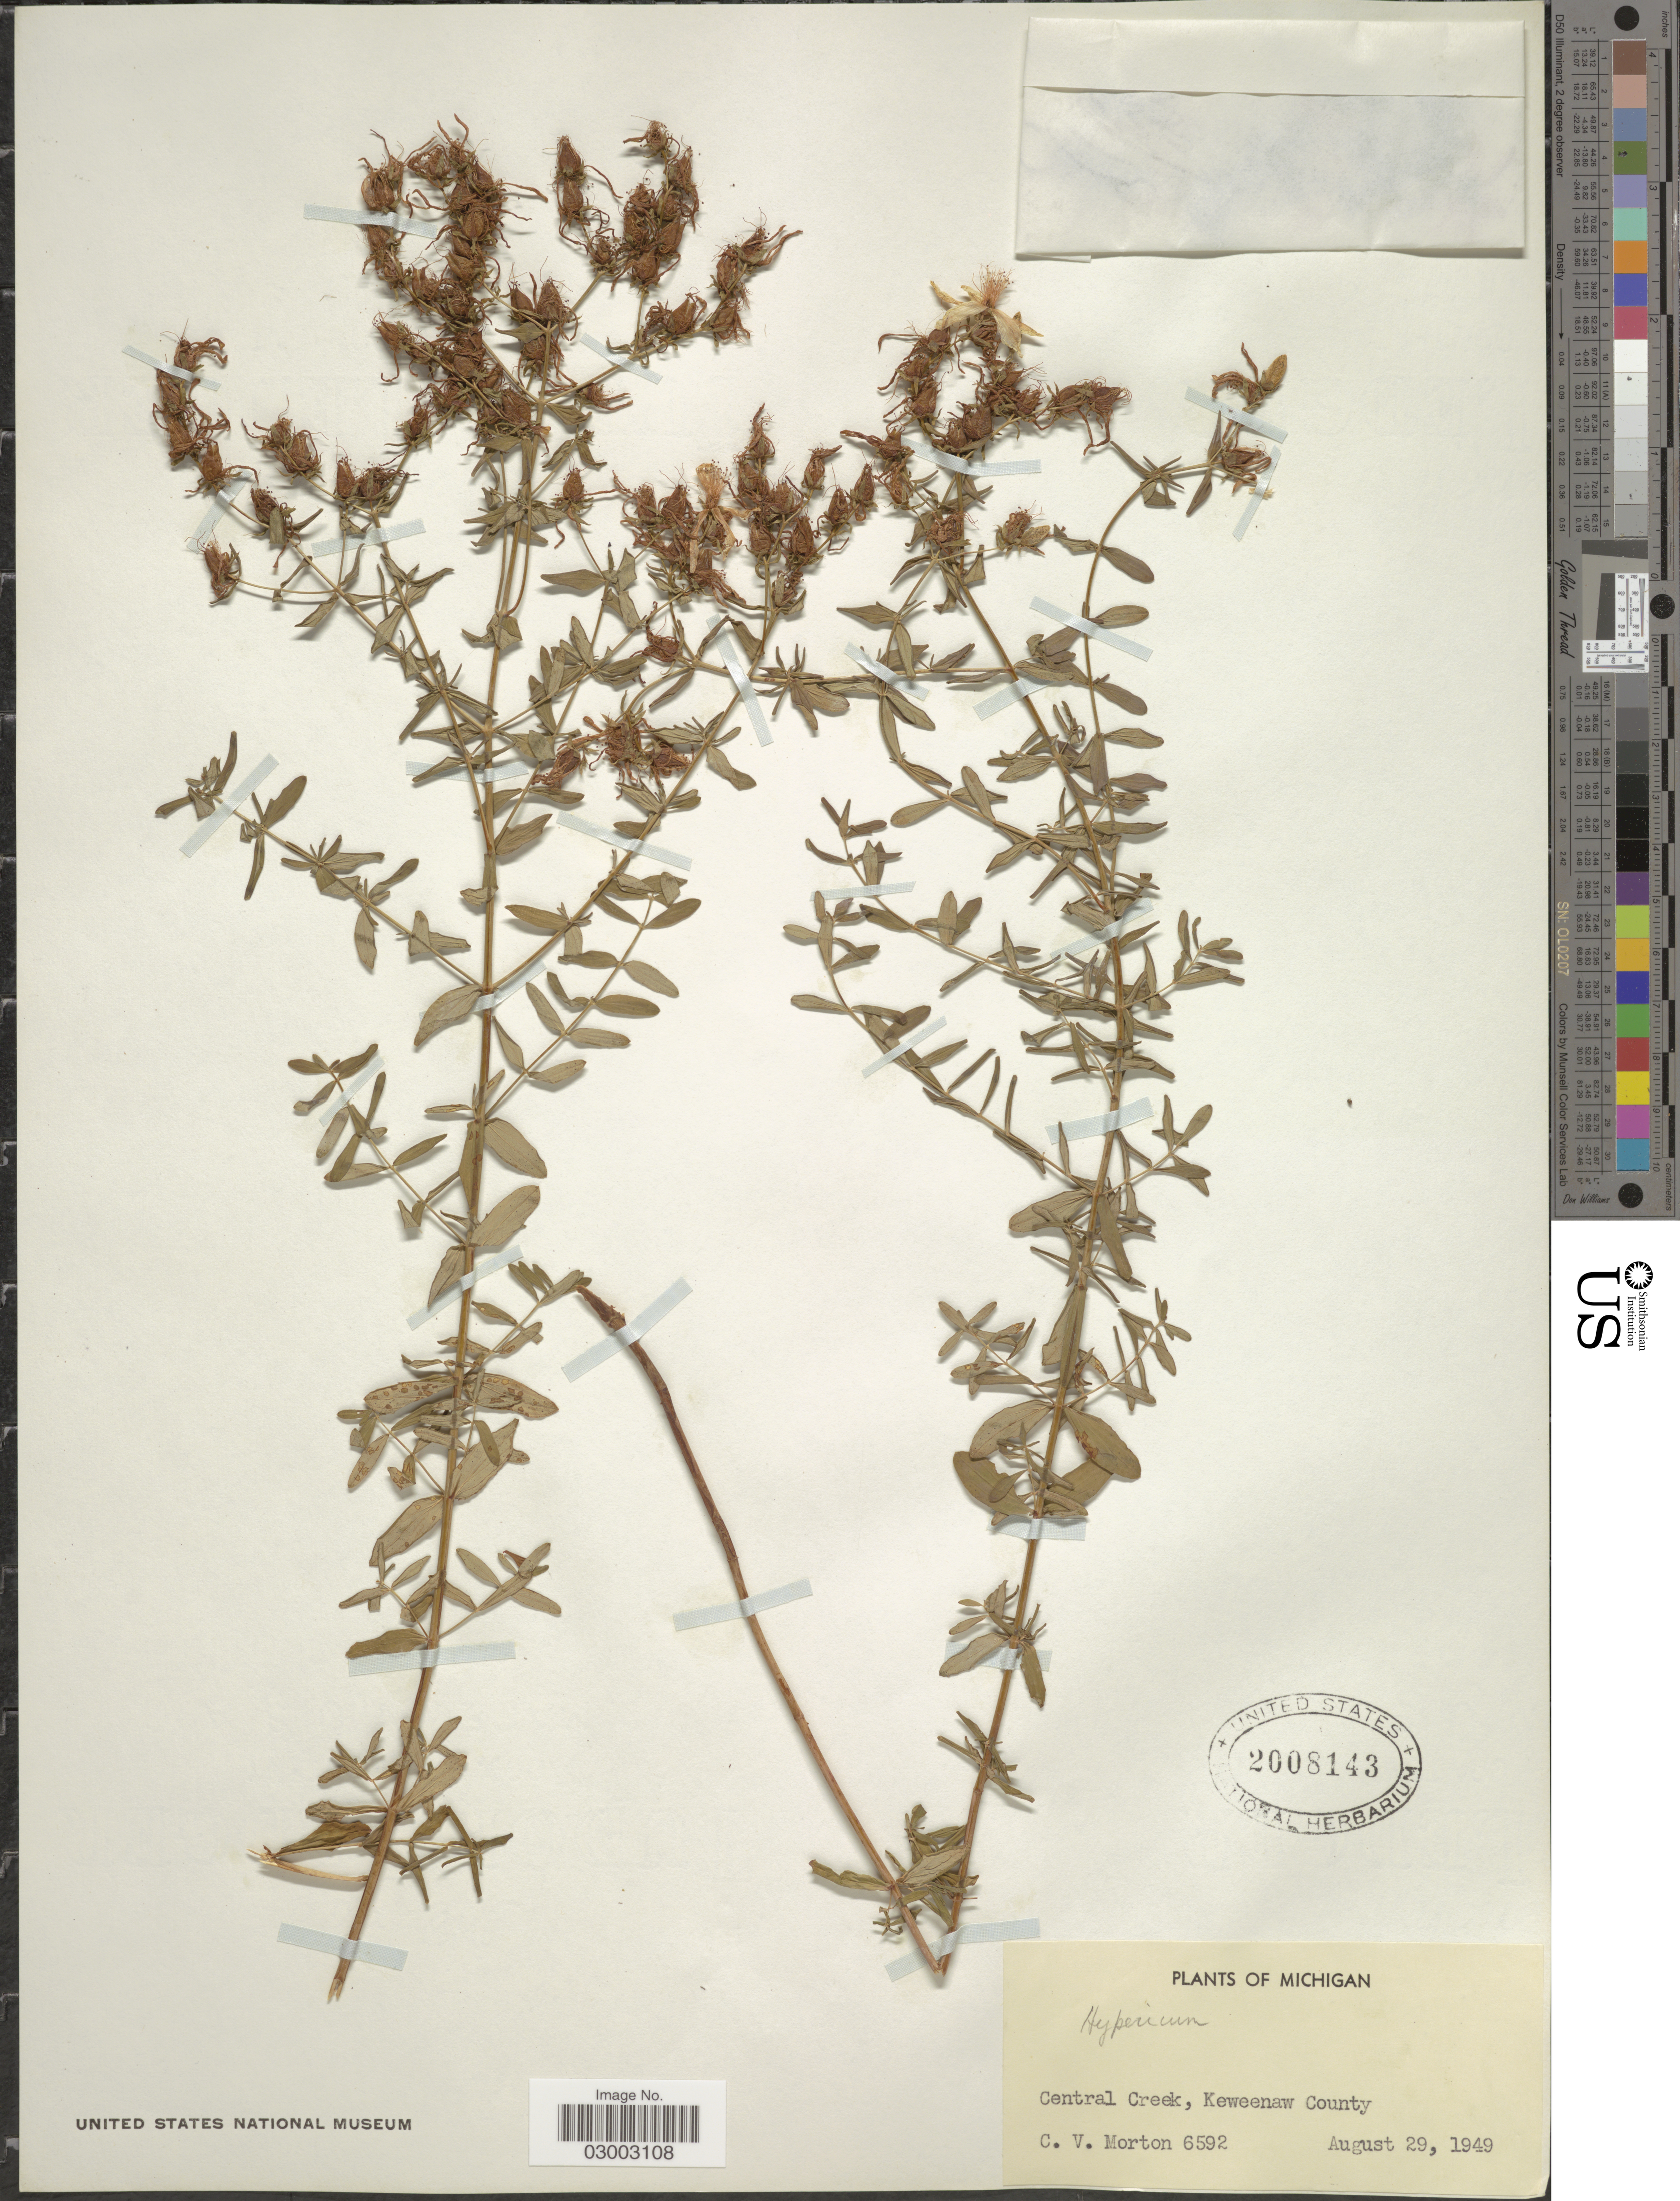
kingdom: Plantae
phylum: Tracheophyta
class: Magnoliopsida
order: Malpighiales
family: Hypericaceae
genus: Hypericum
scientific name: Hypericum sp.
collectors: C. V. Morton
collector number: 6592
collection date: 1949-08-29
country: United States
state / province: Michigan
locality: Central Creek, Keweenaw County.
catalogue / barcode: US 2008143